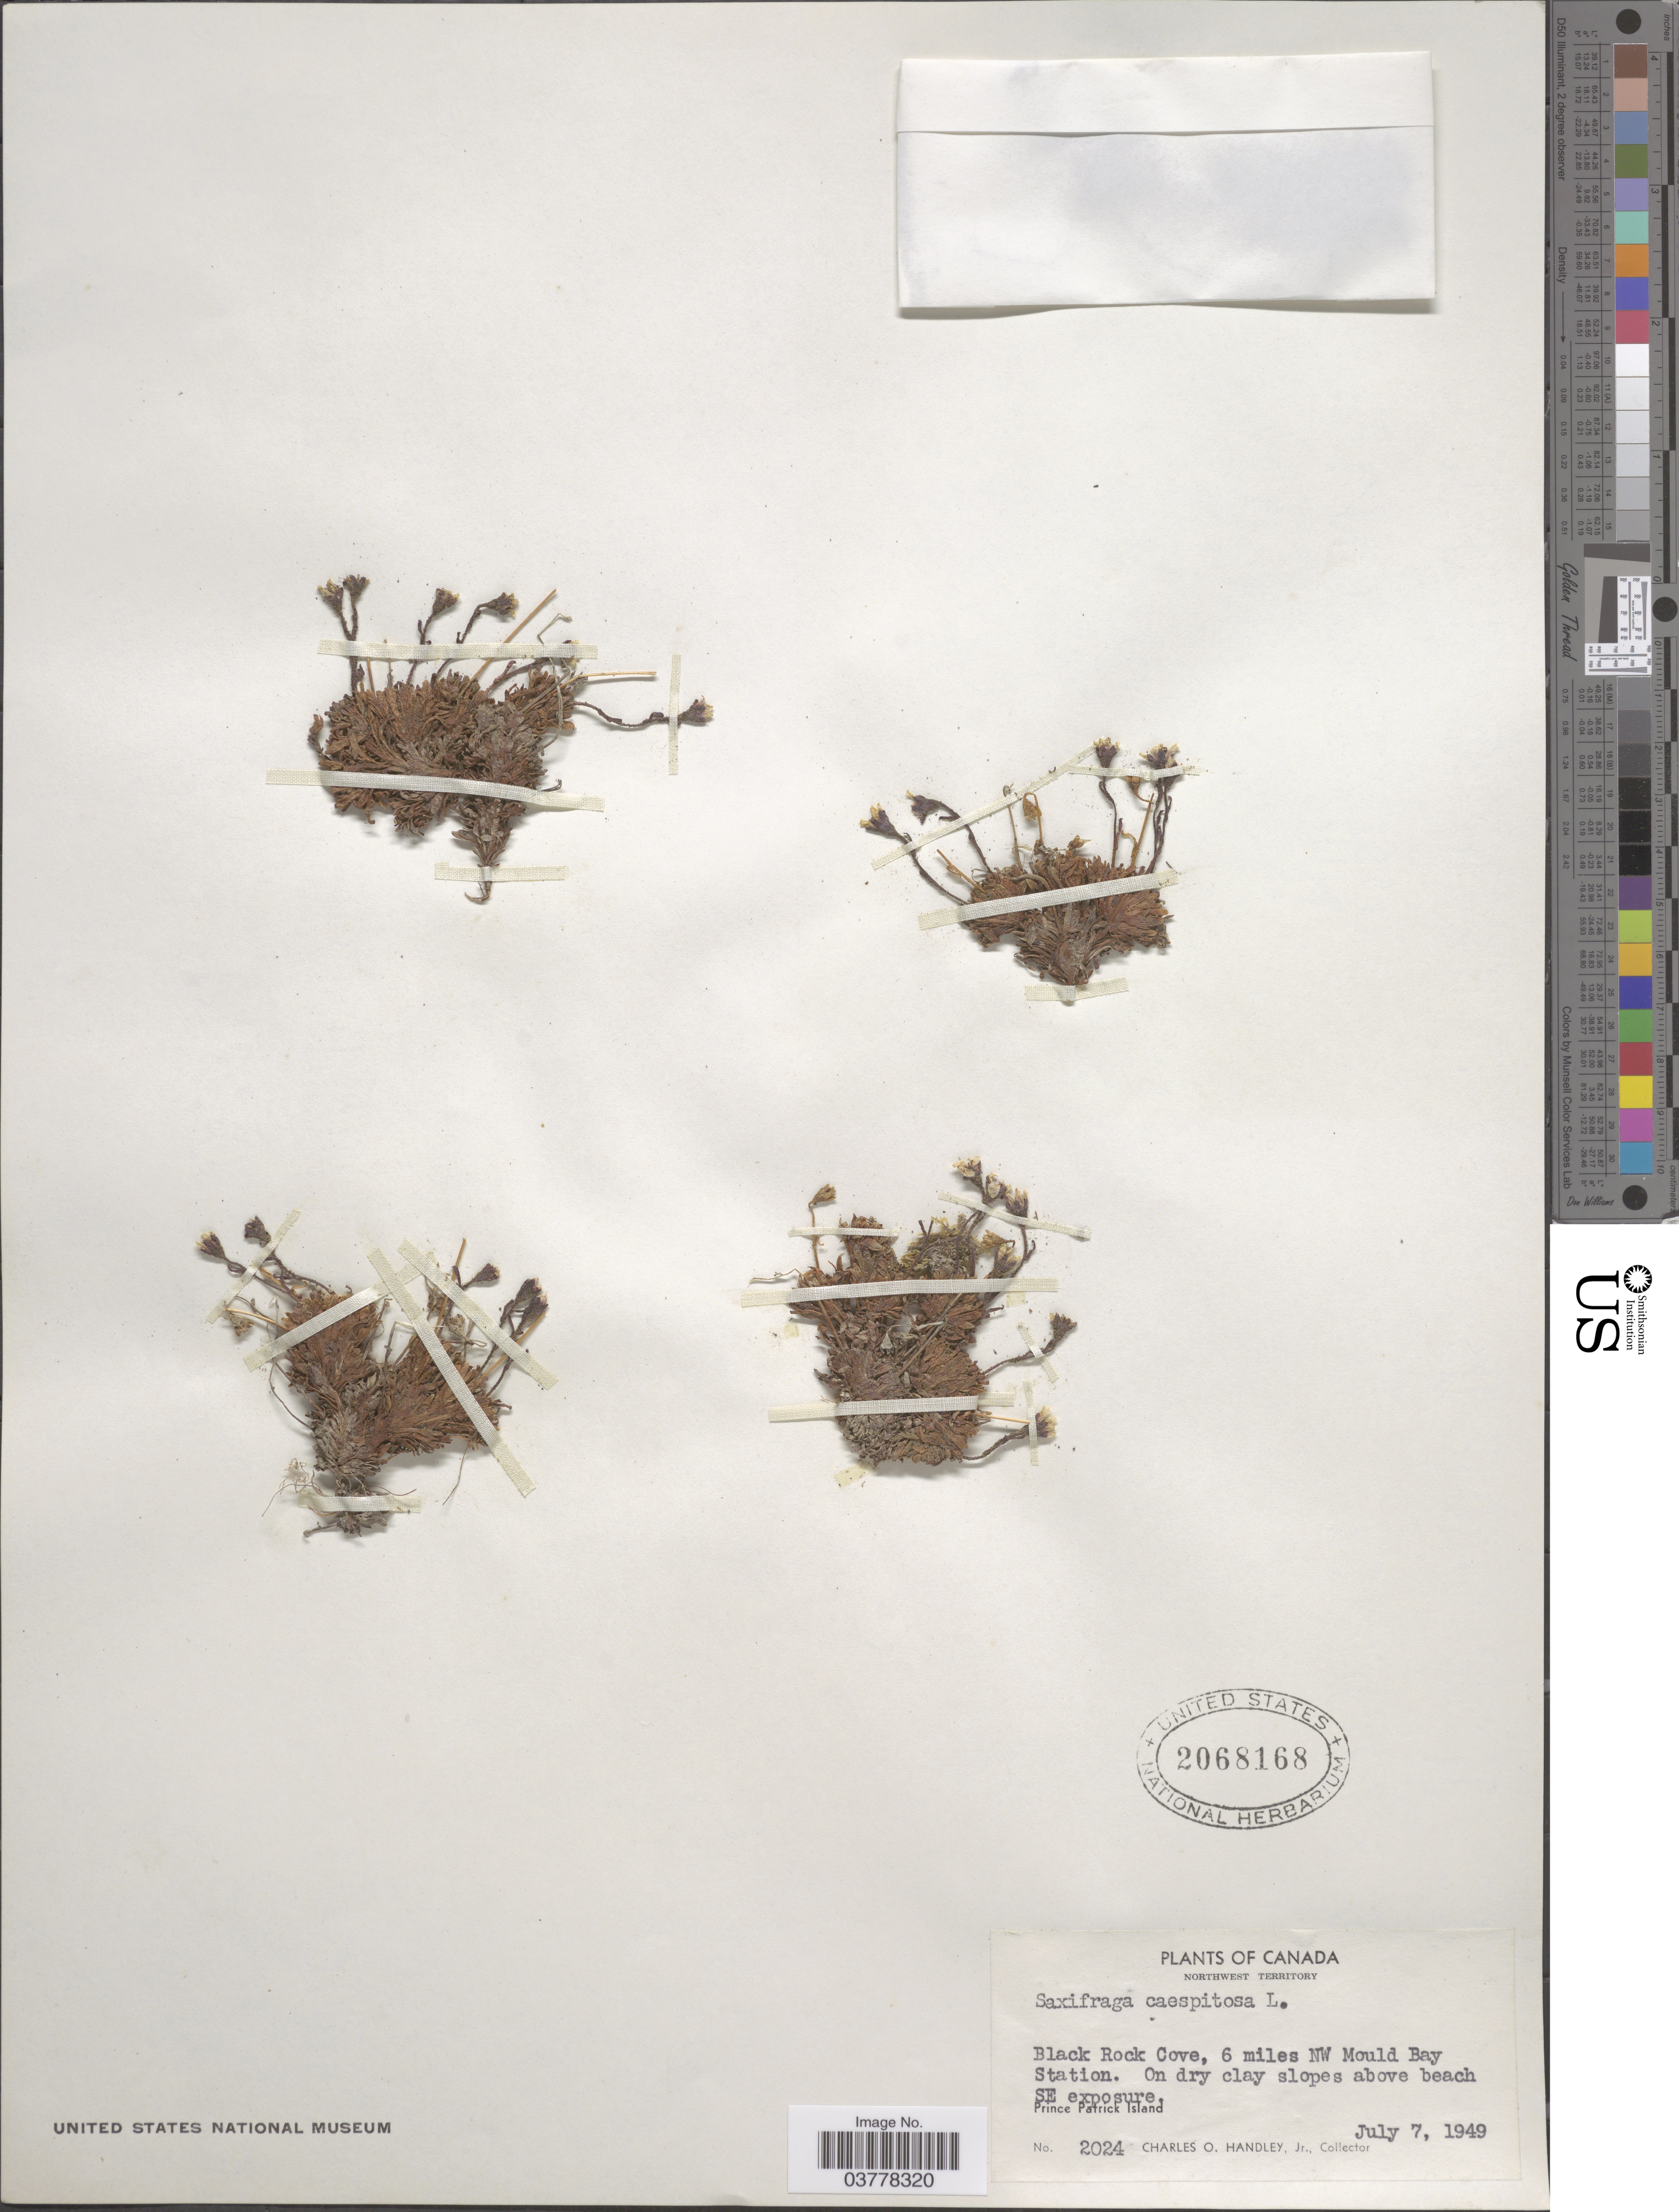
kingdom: Plantae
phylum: Tracheophyta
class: Magnoliopsida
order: Saxifragales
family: Saxifragaceae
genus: Saxifraga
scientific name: Saxifraga caespitosa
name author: L.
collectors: C. Handley Jr.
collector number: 2024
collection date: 1949-07-07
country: Canada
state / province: Northwest Territories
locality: Black Rock Cove, 6 miles NW Mould Bay Station. Above beach SE exposure. Prince Patrick Island.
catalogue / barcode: US 2068168